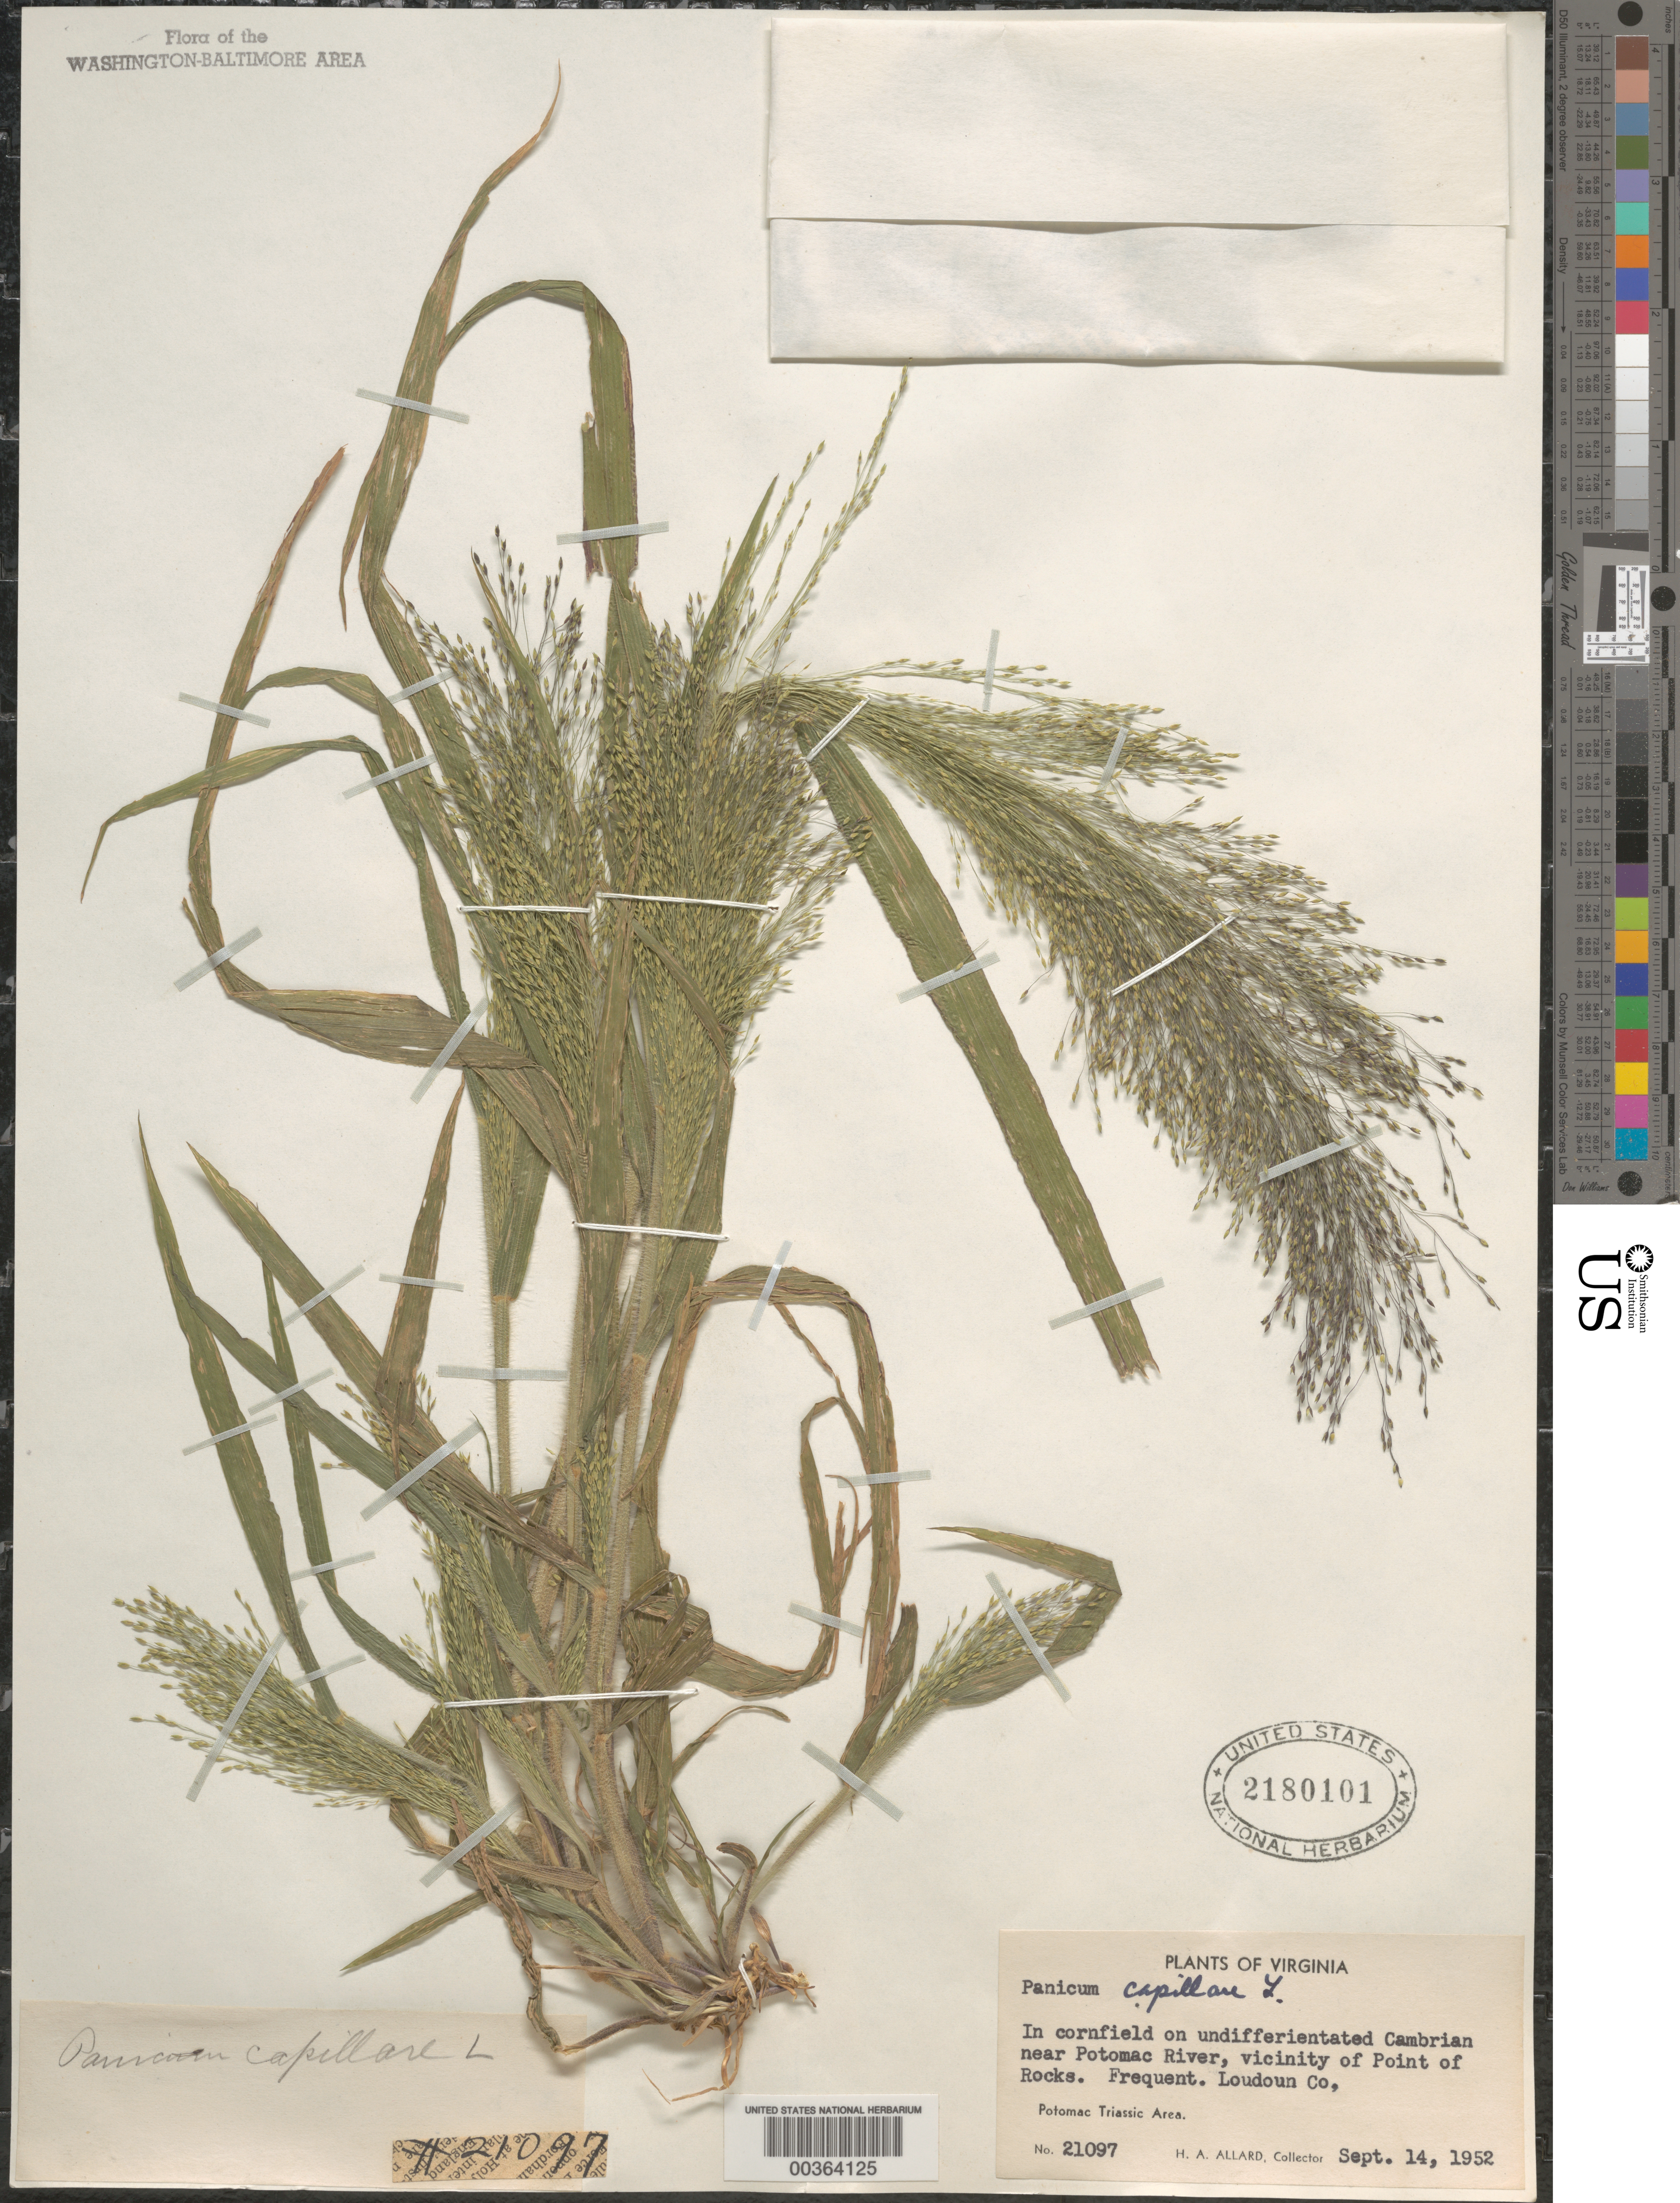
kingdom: Plantae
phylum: Tracheophyta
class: Liliopsida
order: Poales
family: Poaceae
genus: Panicum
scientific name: Panicum capillare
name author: L.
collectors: H. A. Allard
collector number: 21097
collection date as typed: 14 Sep 1952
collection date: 1952-09-14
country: United States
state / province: Virginia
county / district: Loudoun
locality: Cambrian near Potomac River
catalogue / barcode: US 2180101